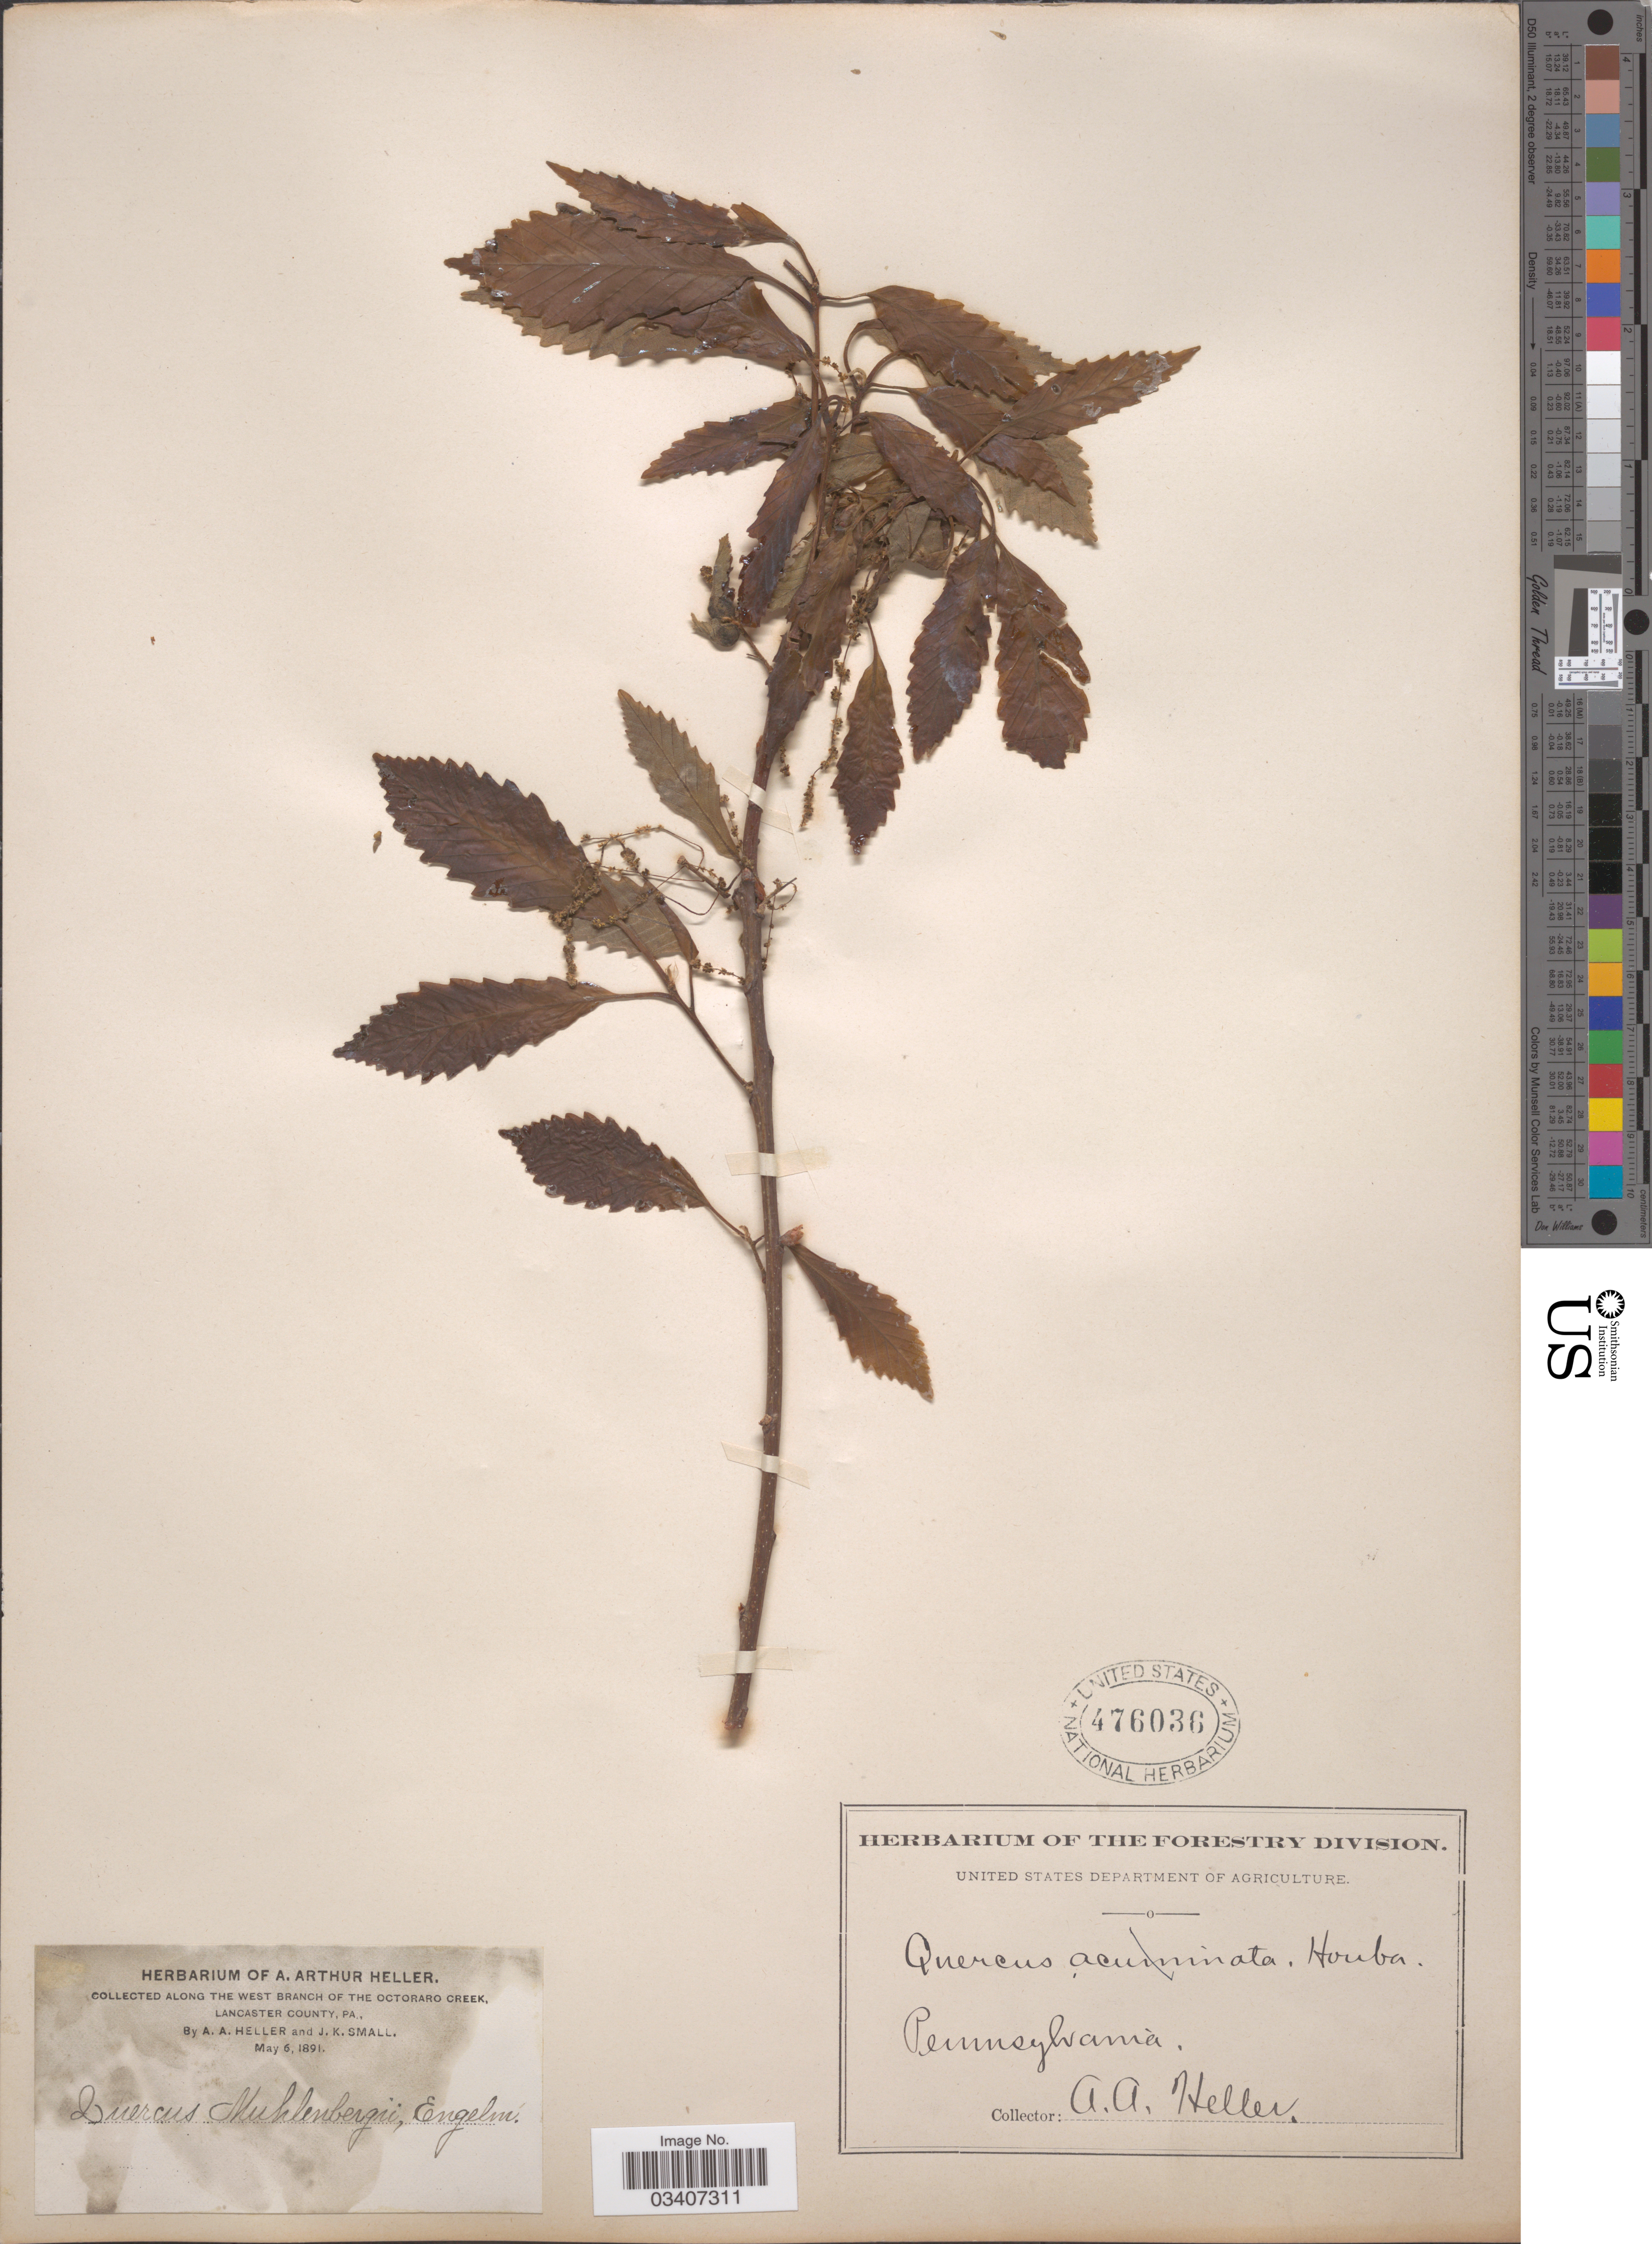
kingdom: Plantae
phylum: Tracheophyta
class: Magnoliopsida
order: Fagales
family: Fagaceae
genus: Quercus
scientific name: Quercus muehlenbergii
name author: Engelm.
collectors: A. A. Heller & J. K. Small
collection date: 1891-05-06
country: United States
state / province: Pennsylvania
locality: Along the West Branch of the Octoraro Creek, Lancaster County.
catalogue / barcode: US 476036